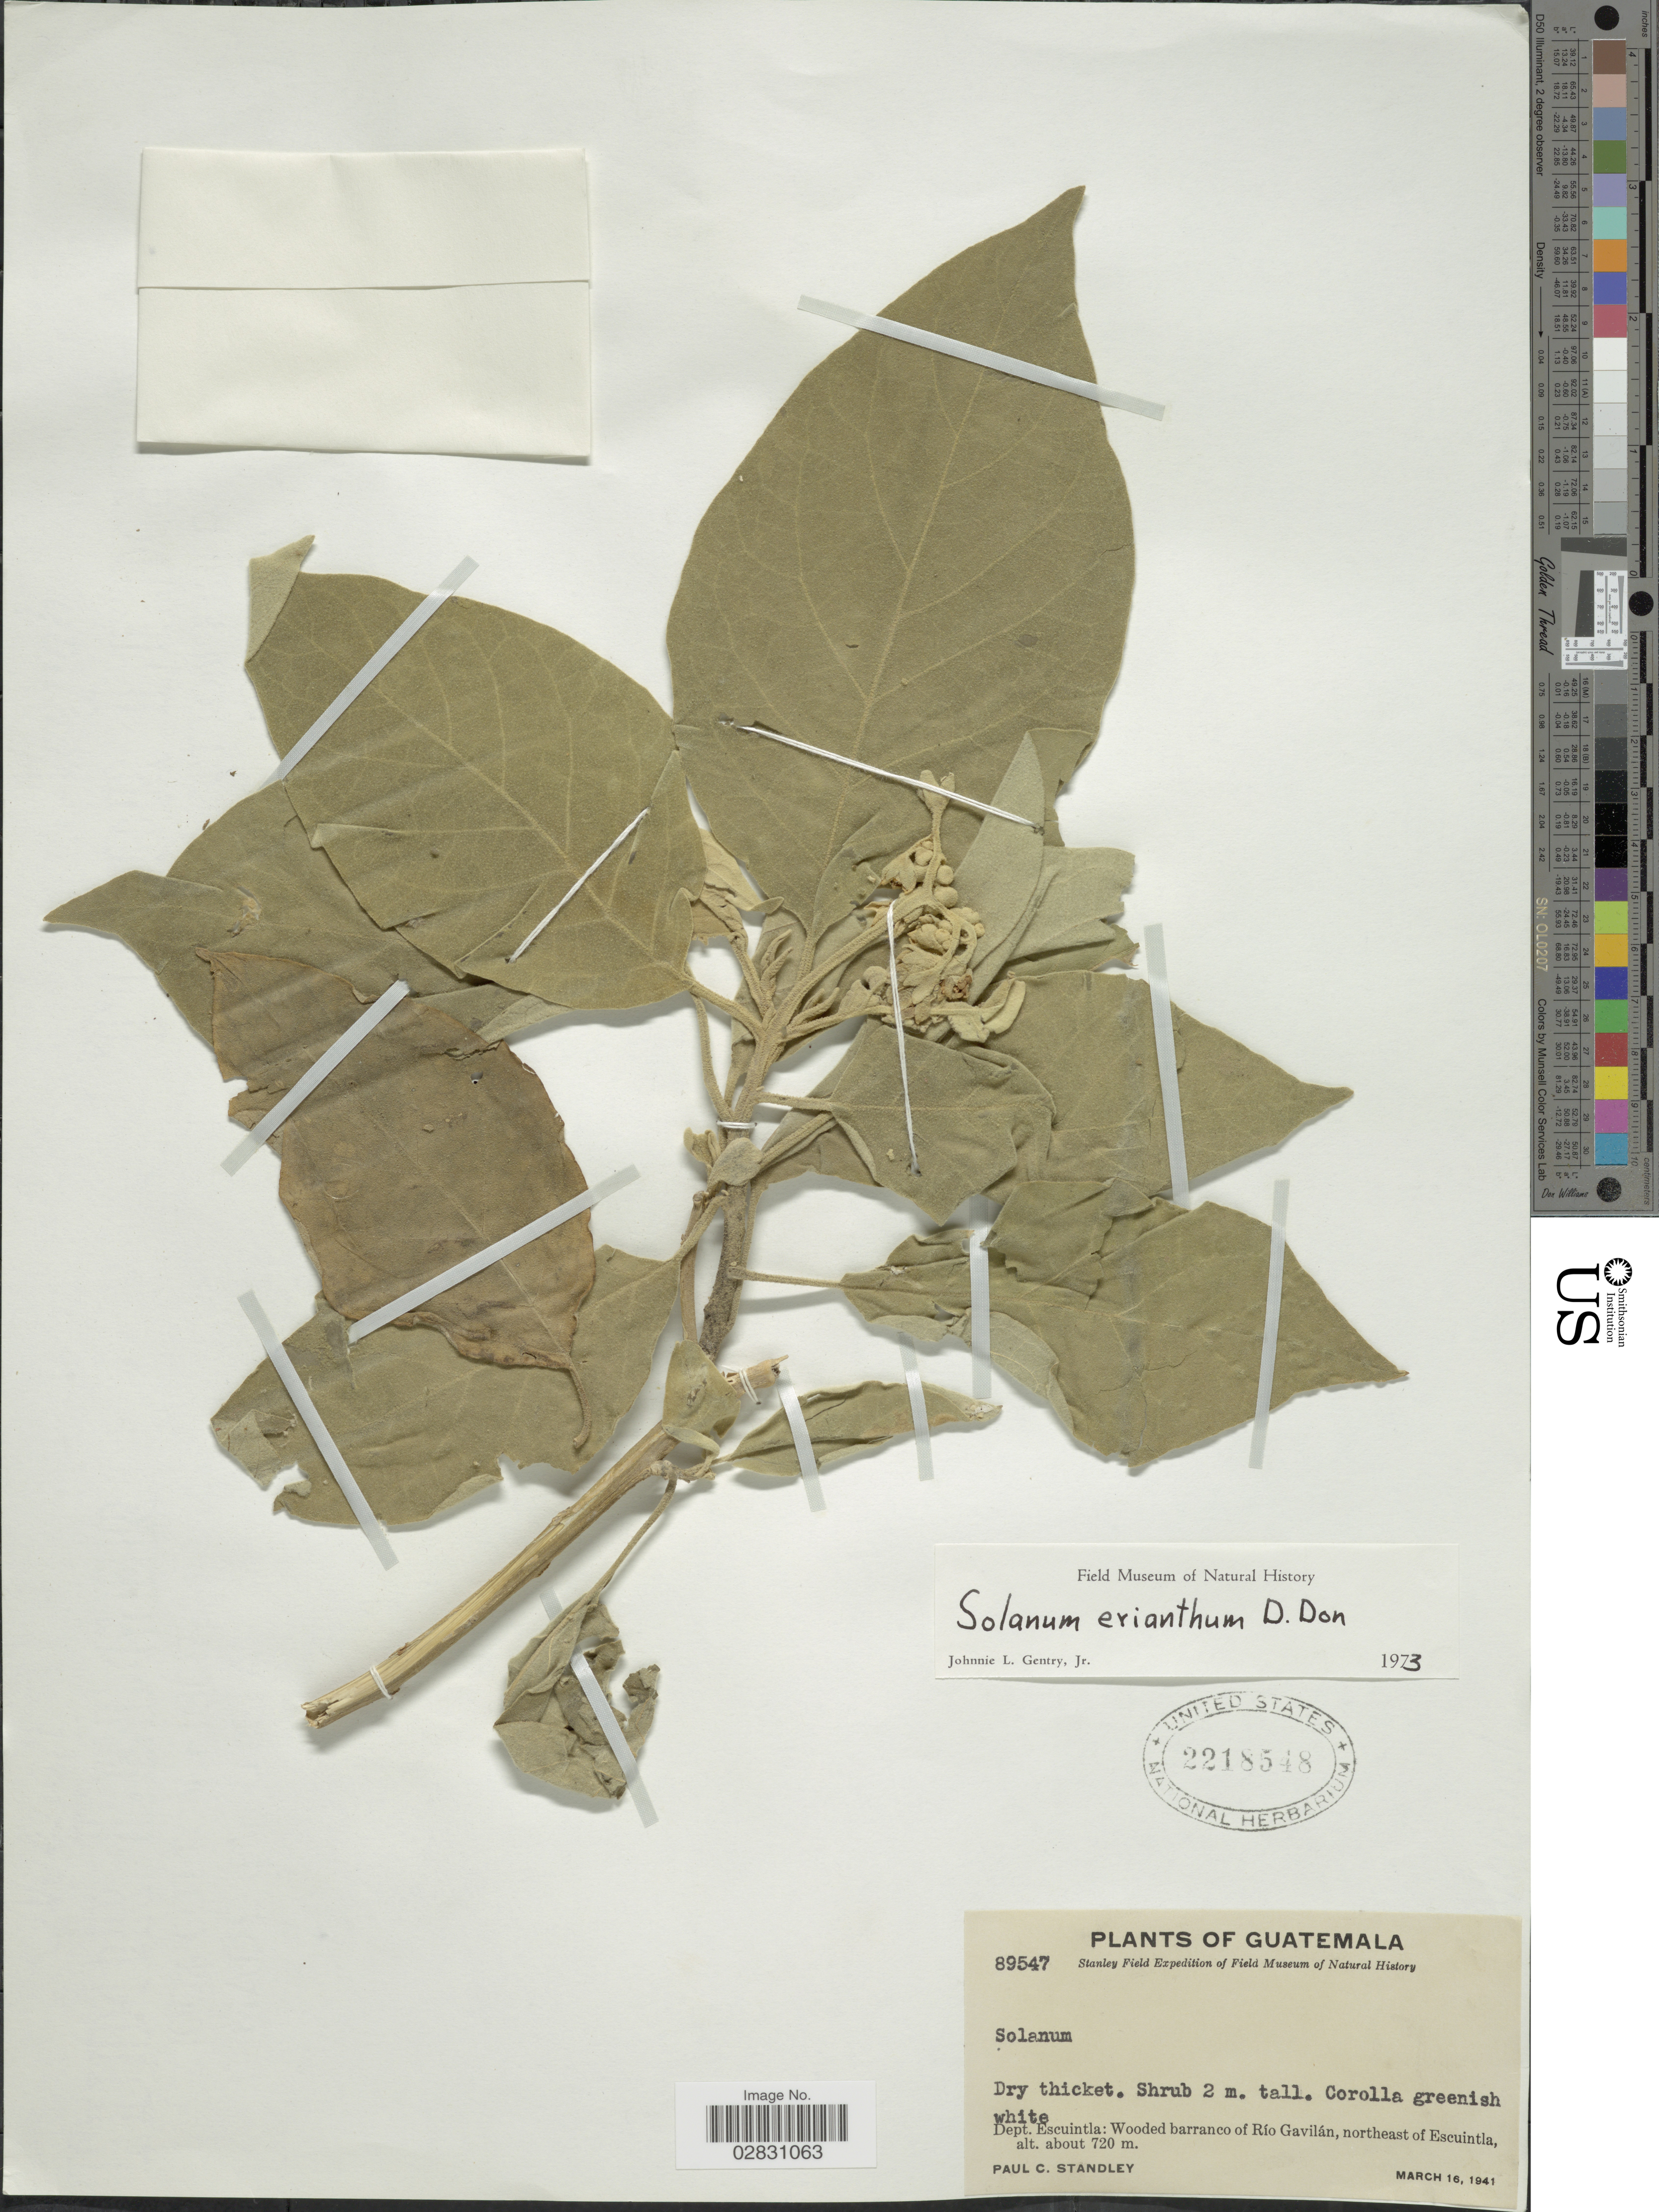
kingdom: Plantae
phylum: Tracheophyta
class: Magnoliopsida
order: Solanales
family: Solanaceae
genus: Solanum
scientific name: Solanum erianthum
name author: D. Don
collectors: P. C. Standley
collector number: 89547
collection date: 1941-03-16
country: Guatemala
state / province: Escuintla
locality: Dept. Escuintla: Wooded barranco of Río Gavilán, northeast of Escuintla.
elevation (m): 720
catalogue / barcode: US 2218548